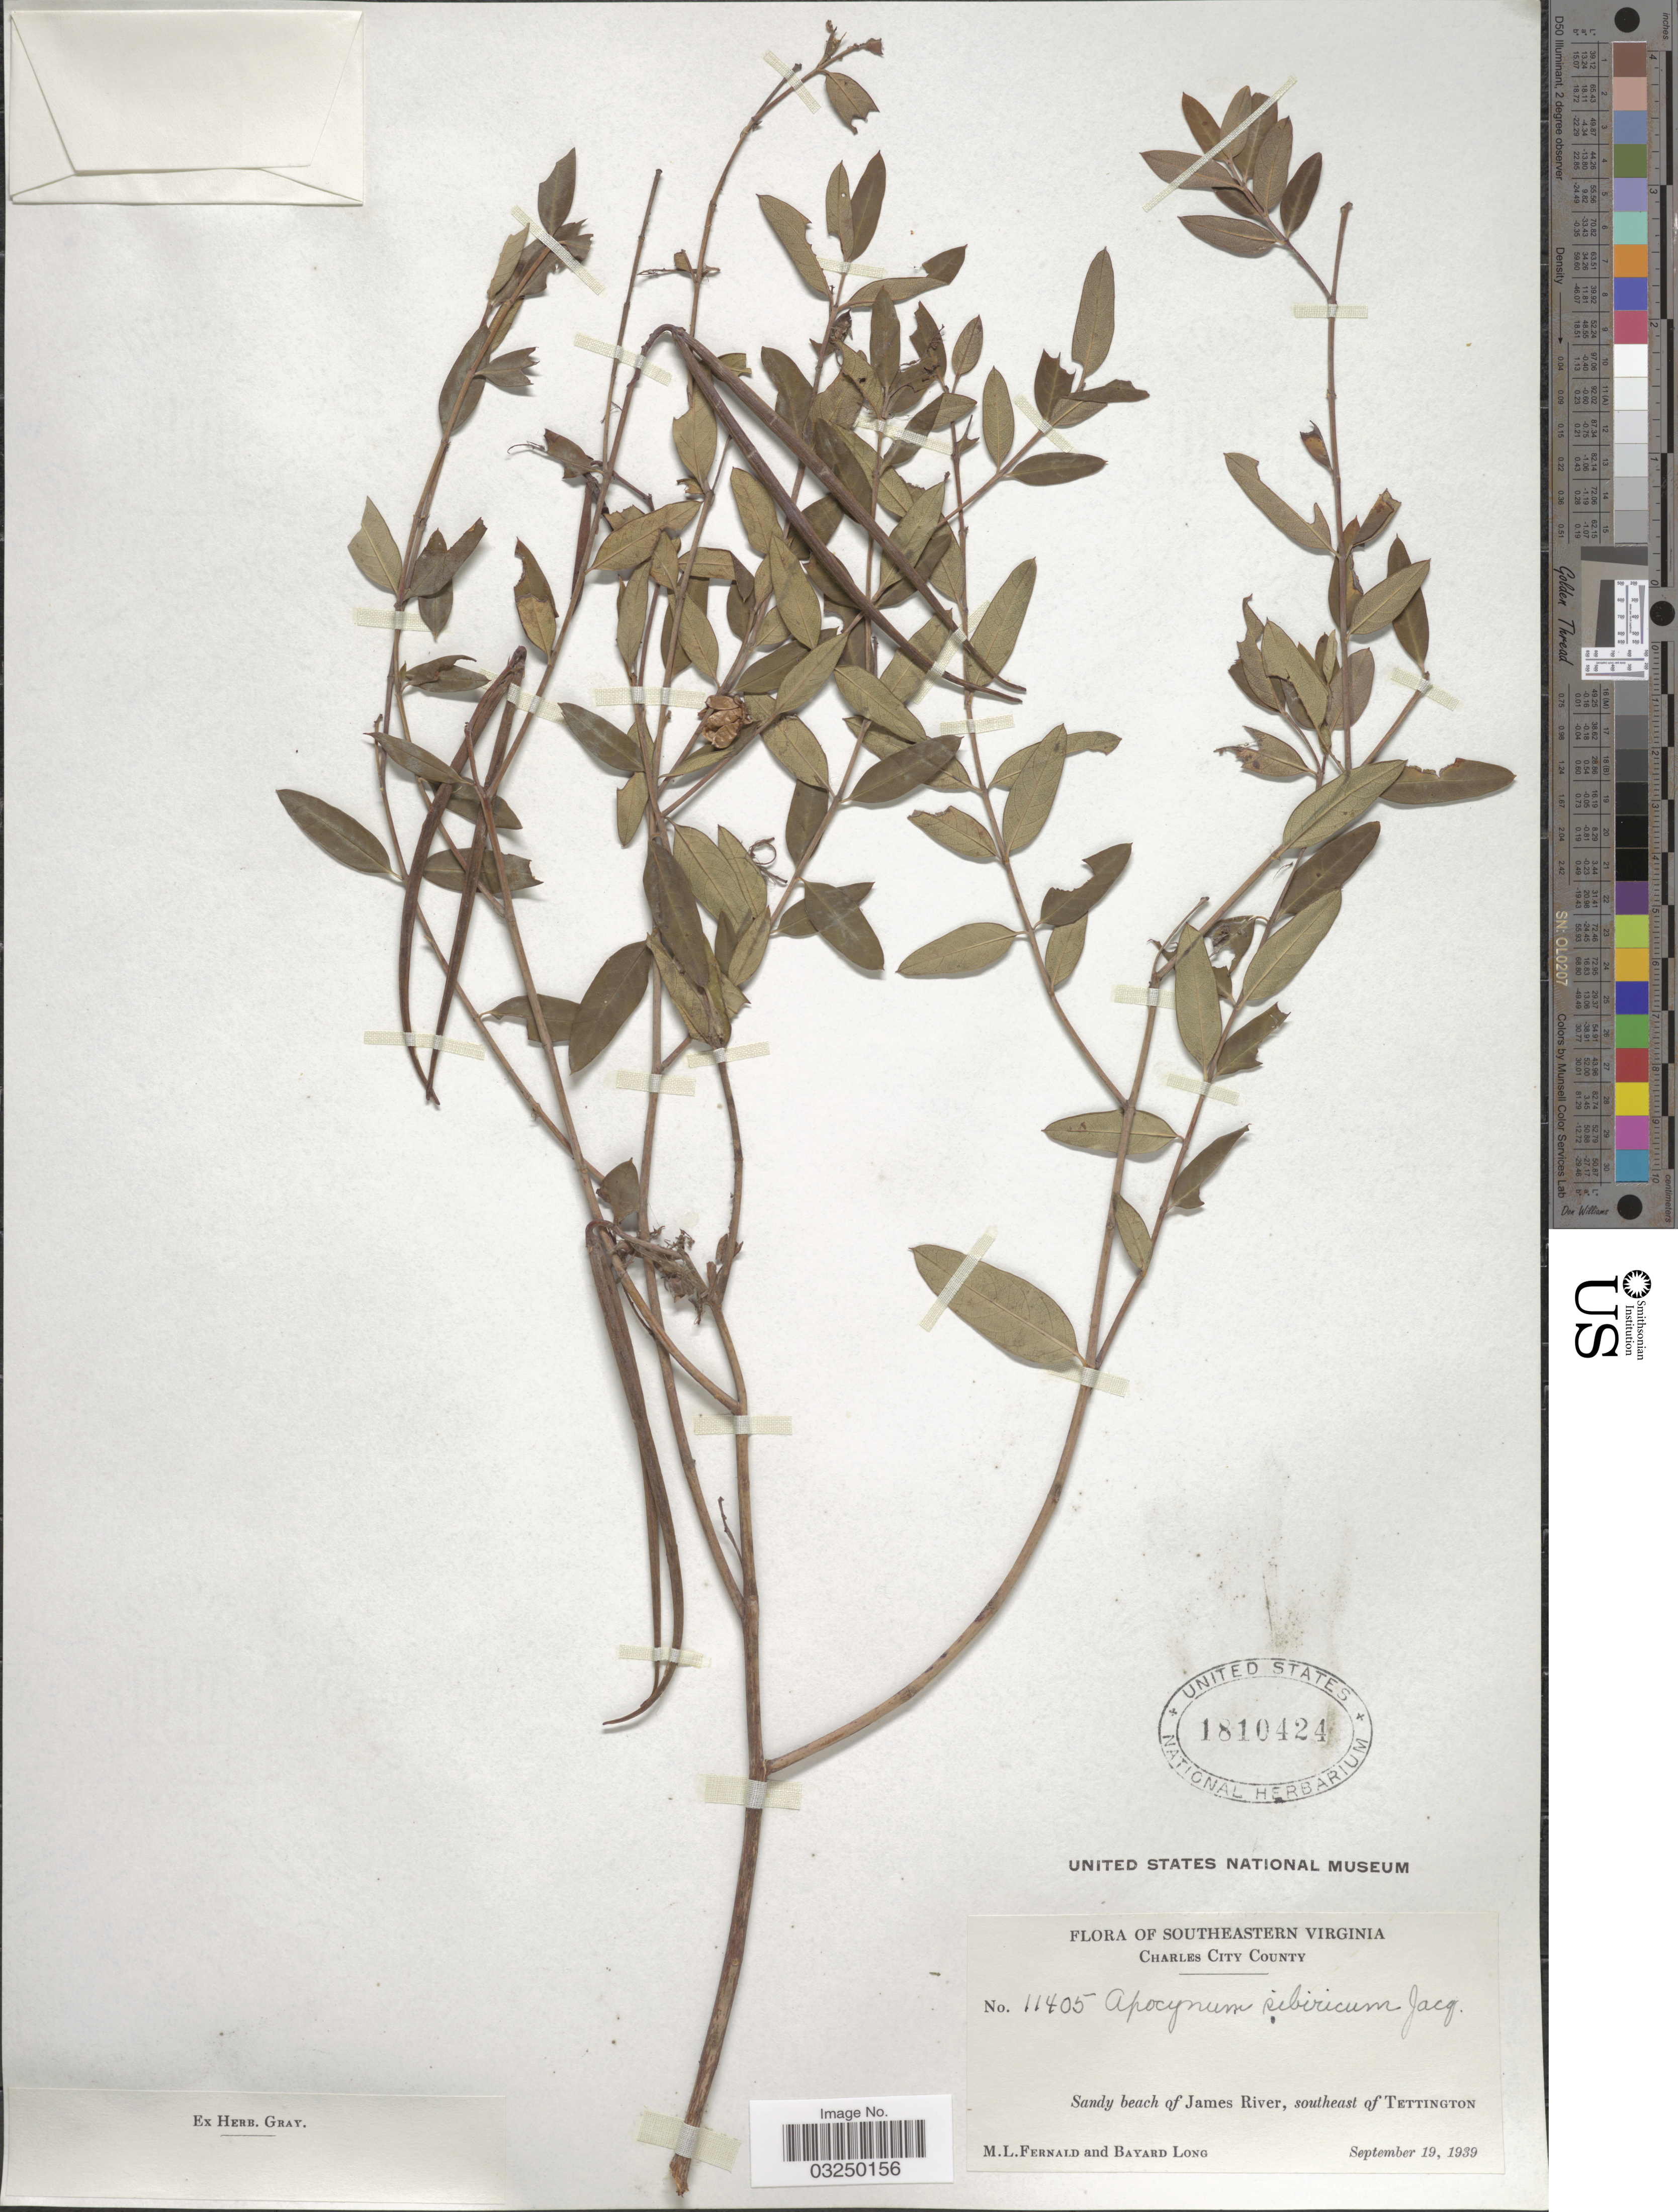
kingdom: Plantae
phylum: Tracheophyta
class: Magnoliopsida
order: Gentianales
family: Apocynaceae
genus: Apocynum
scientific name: Apocynum sibiricum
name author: Jacq.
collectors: M. L. Fernald & B. Long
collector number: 11405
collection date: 1939-09-19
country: United States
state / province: Virginia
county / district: Charles City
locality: Southeastern Virginia. Charles City County. Sandy beach of James River, southeast of Tettington.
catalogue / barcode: US 1810424